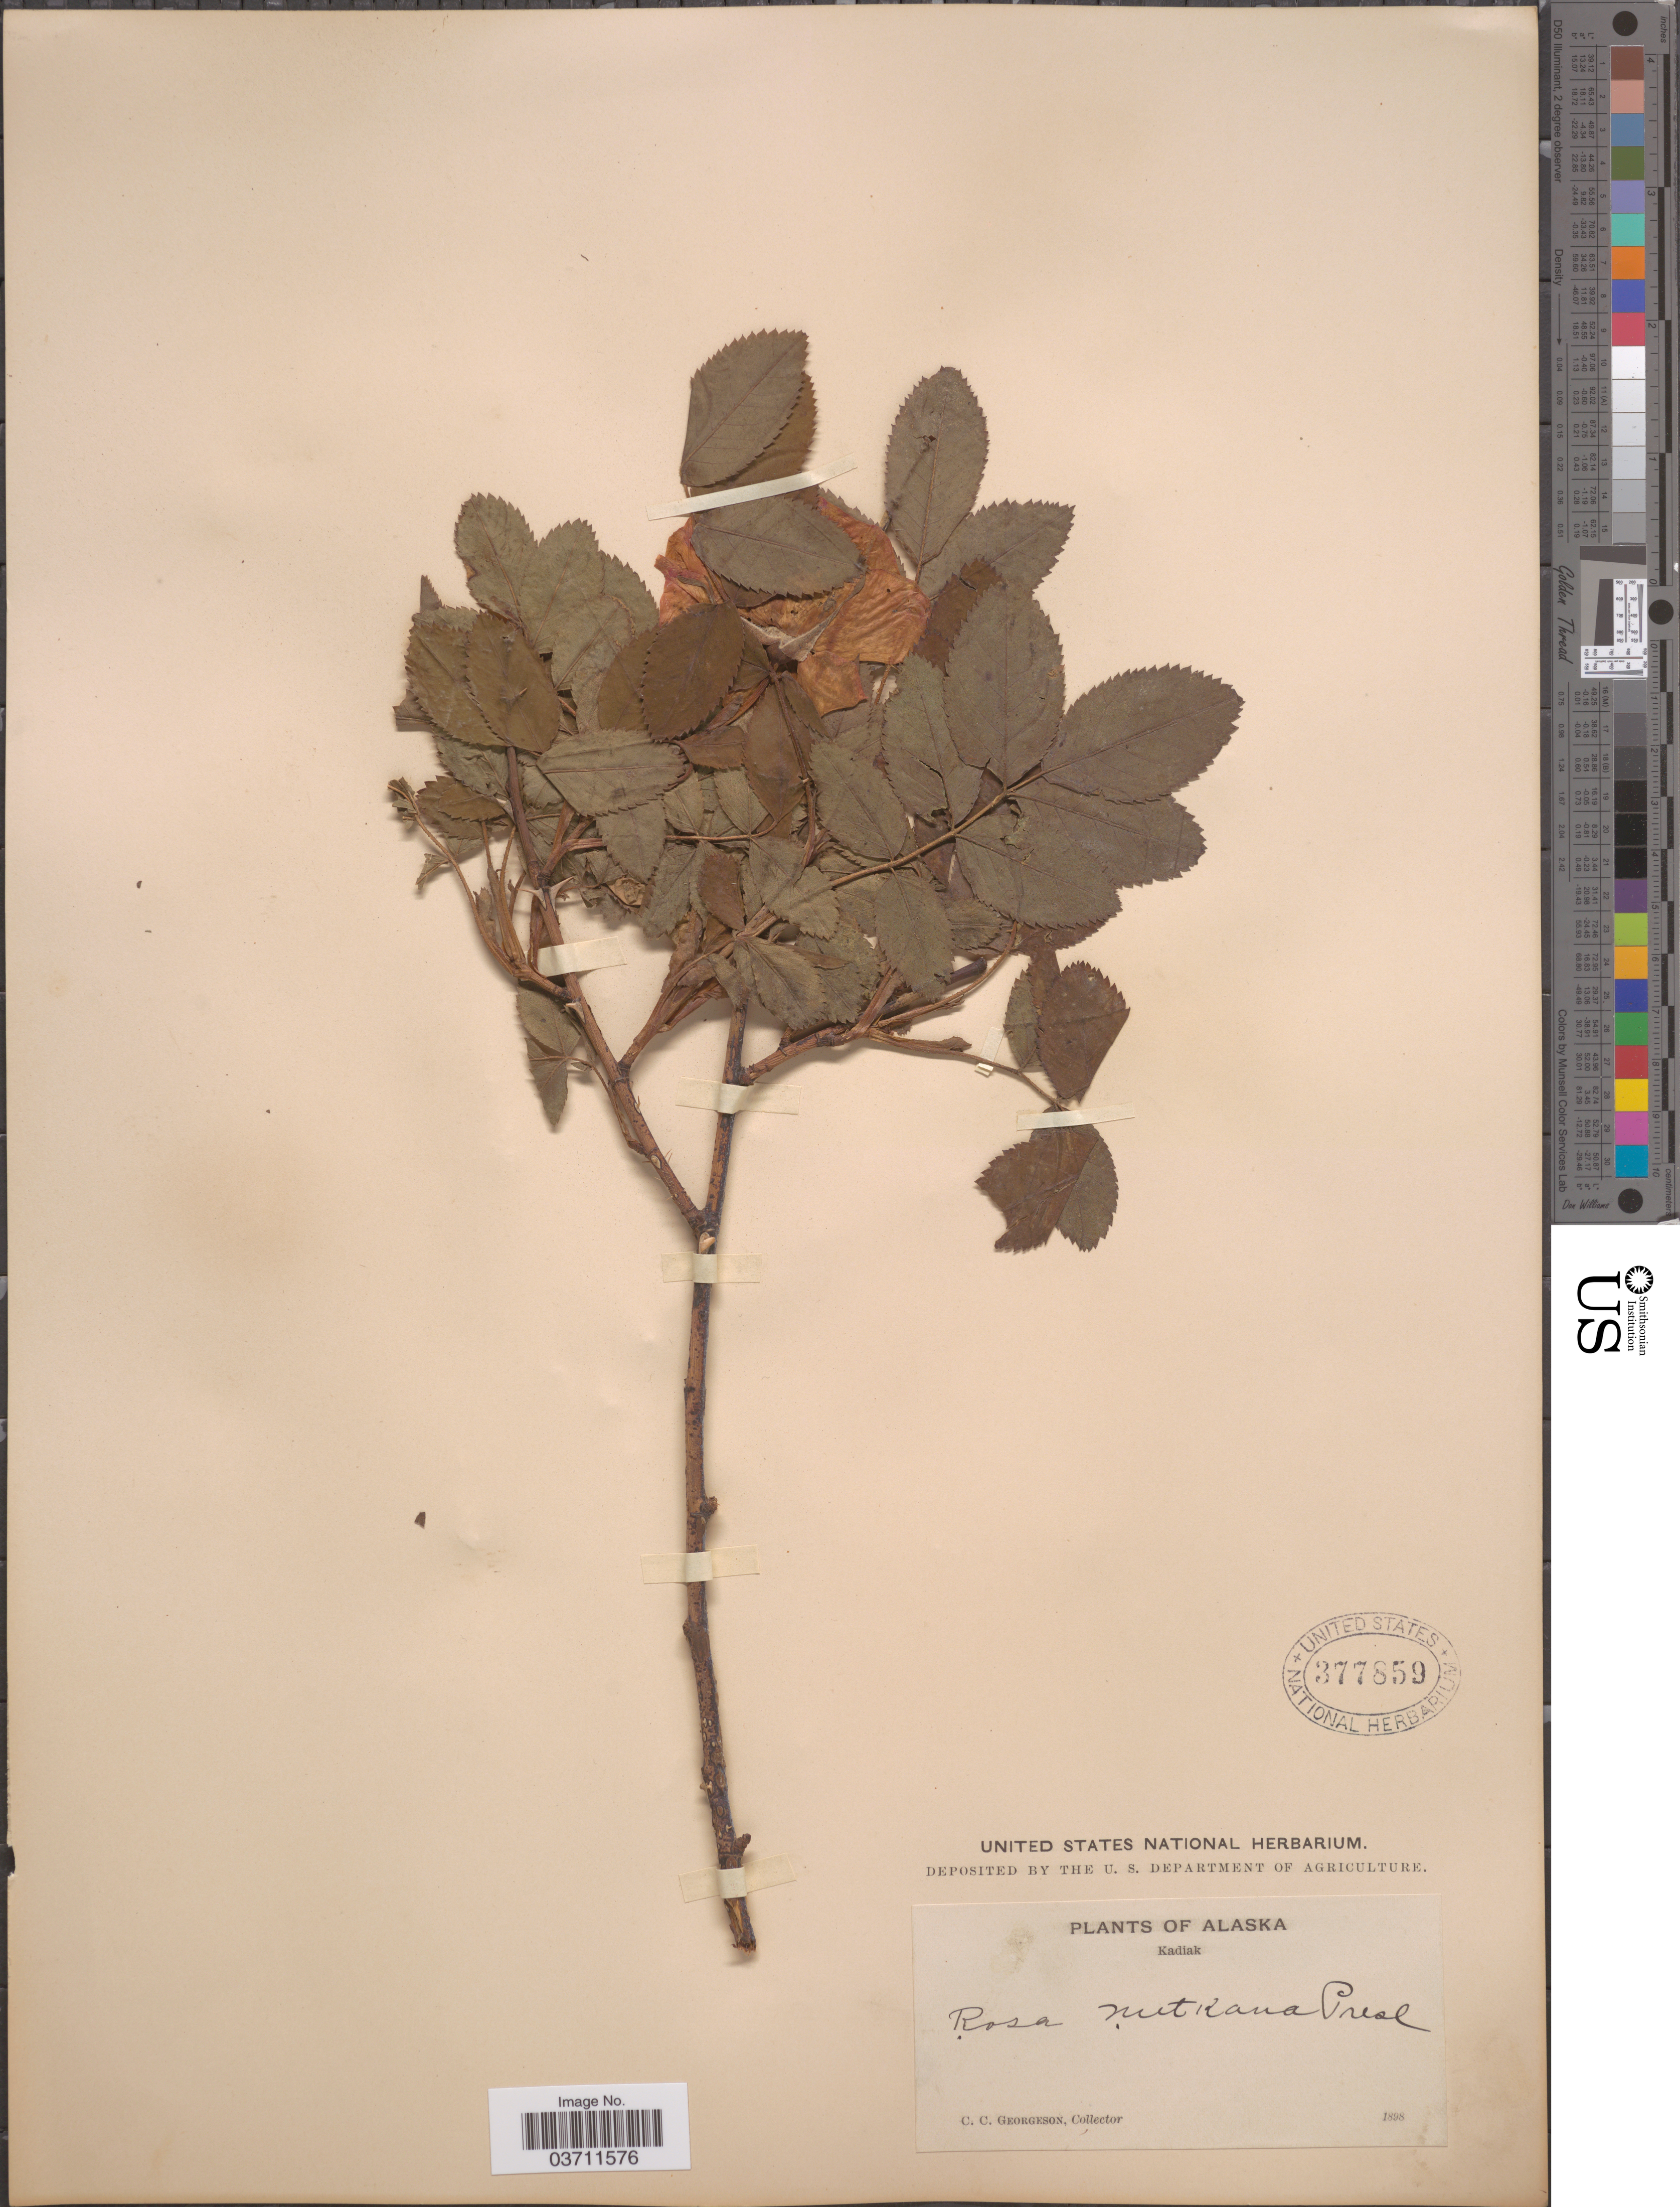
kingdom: Plantae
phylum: Tracheophyta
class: Magnoliopsida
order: Rosales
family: Rosaceae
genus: Rosa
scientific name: Rosa nutkana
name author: C. Presl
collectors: C. Georgeson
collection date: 1898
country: United States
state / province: Alaska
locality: Kadiak.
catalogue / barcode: US 377859